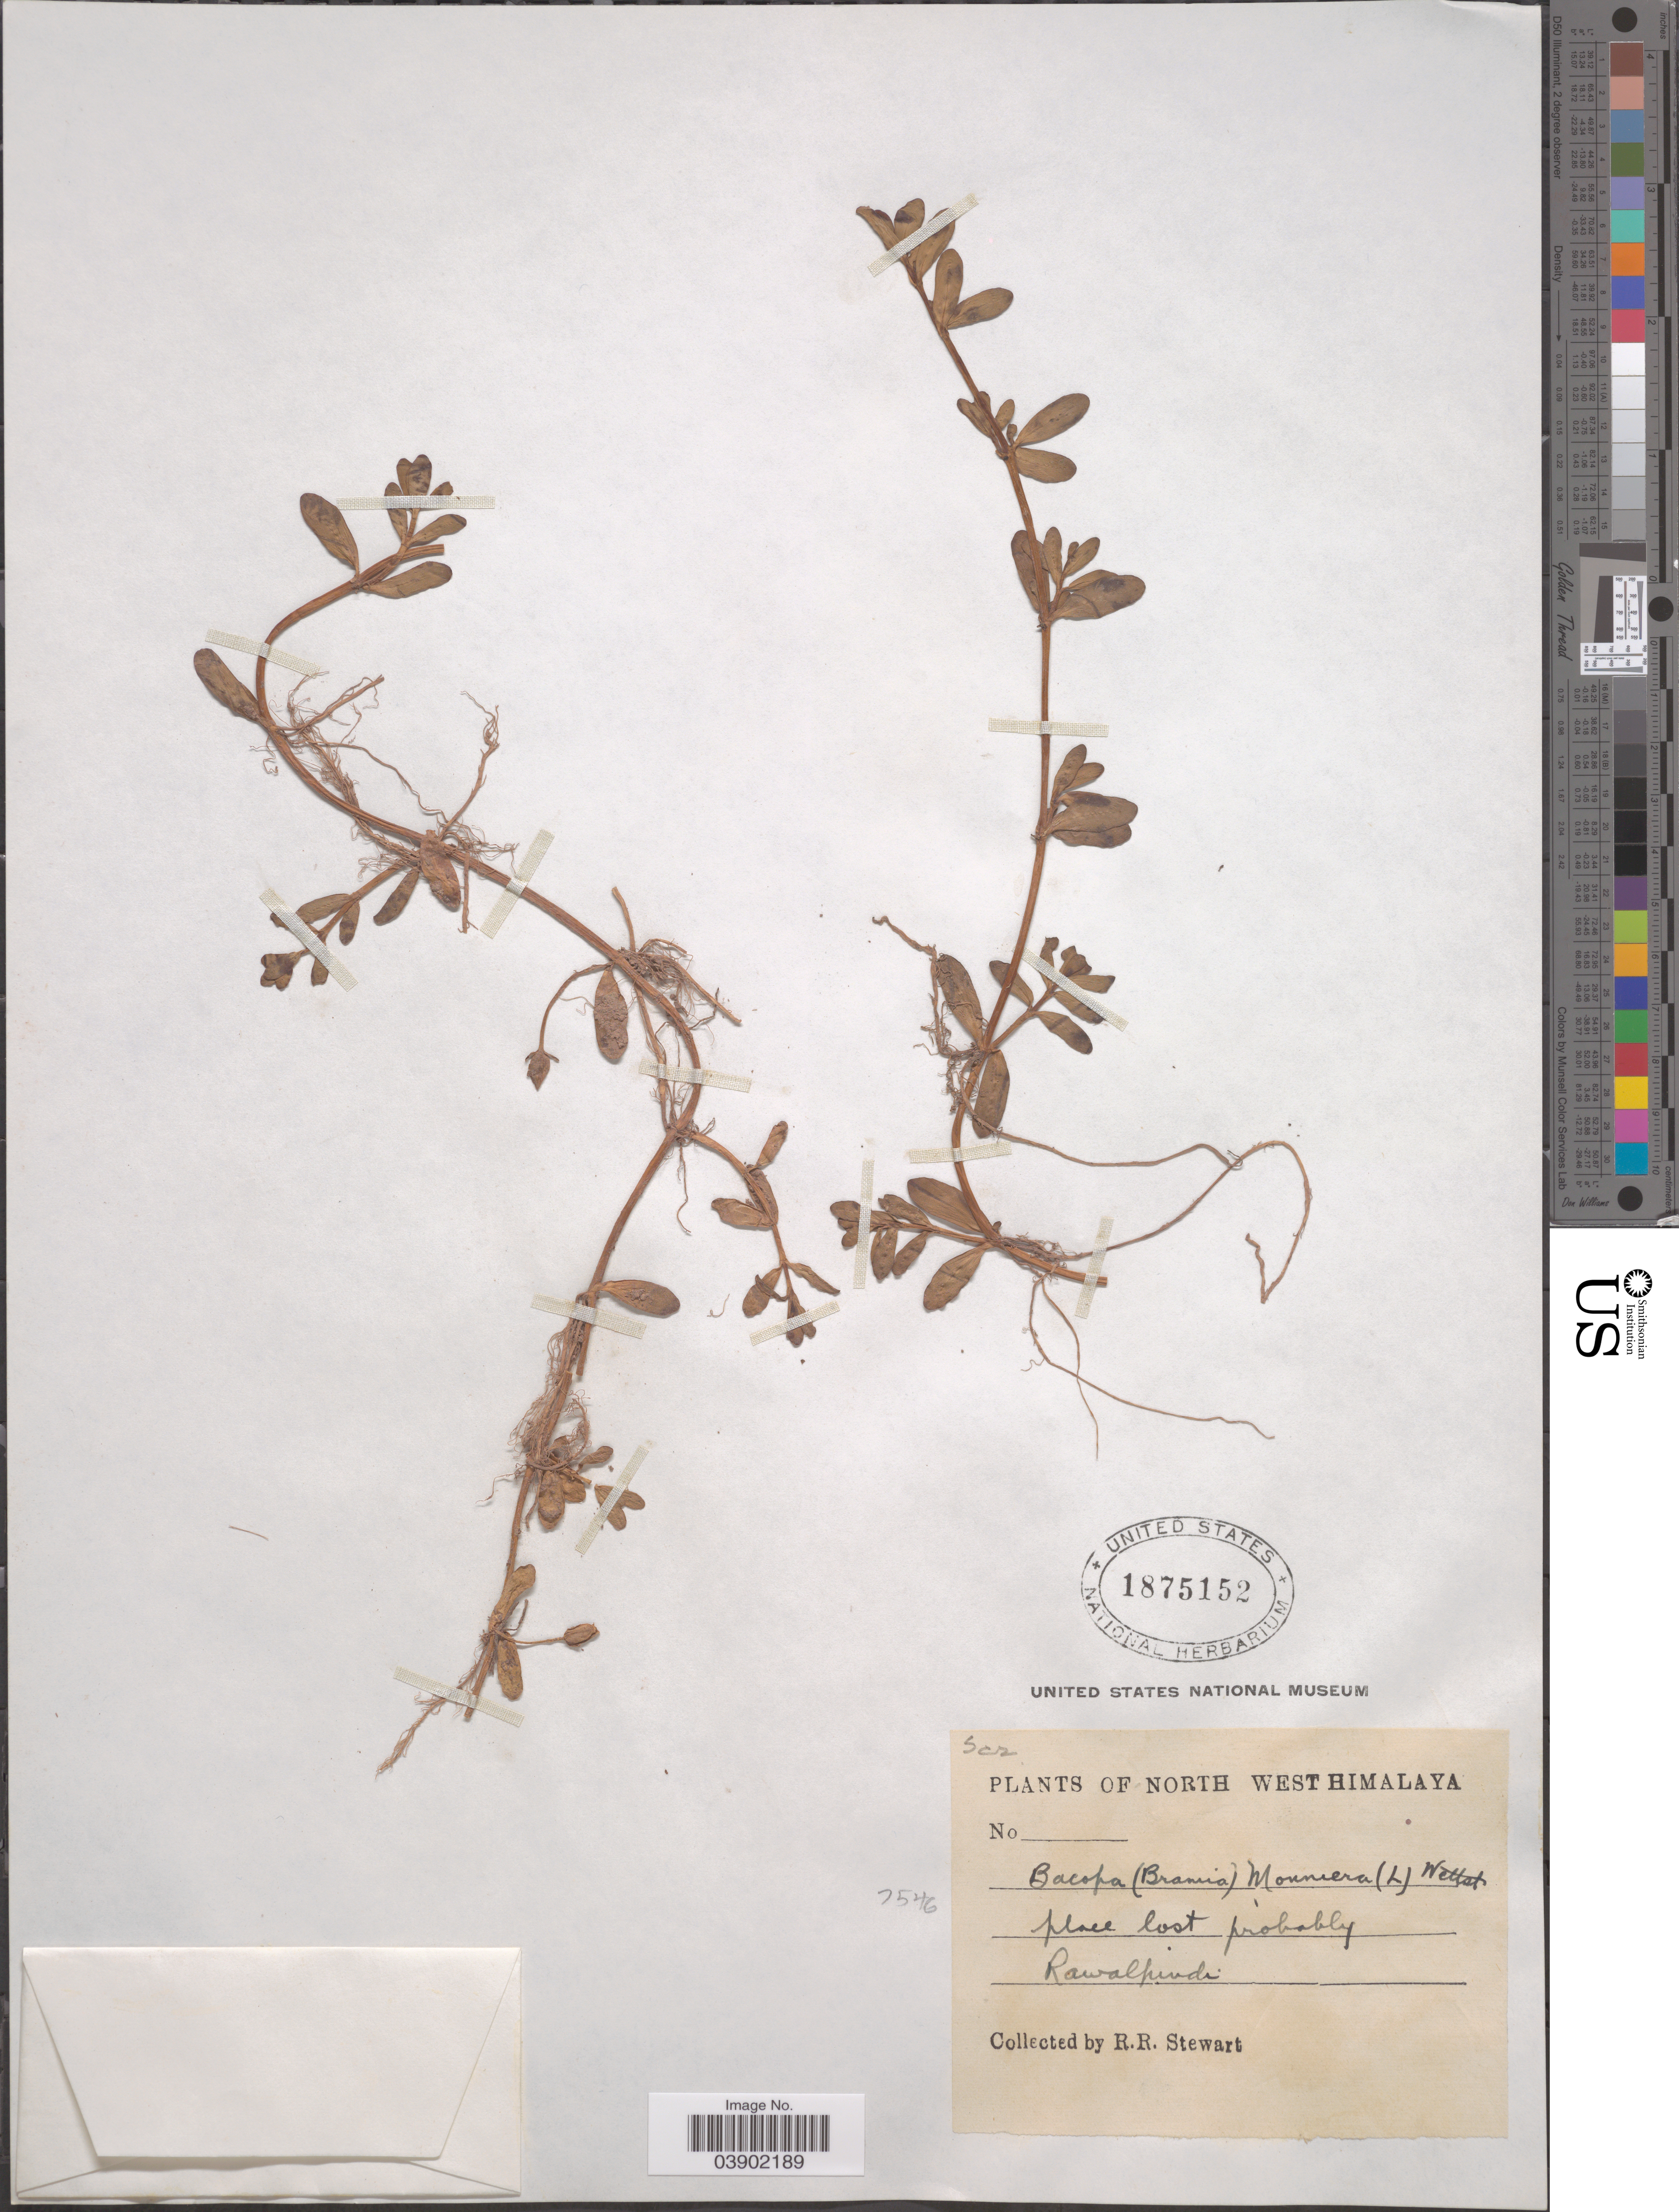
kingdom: Plantae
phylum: Tracheophyta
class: Magnoliopsida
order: Lamiales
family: Plantaginaceae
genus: Bacopa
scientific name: Bacopa monnieri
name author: (L.) Wettst.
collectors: R. Stewart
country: Pakistan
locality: North West Himalaya. Rawalpindi.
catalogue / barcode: US 1875152